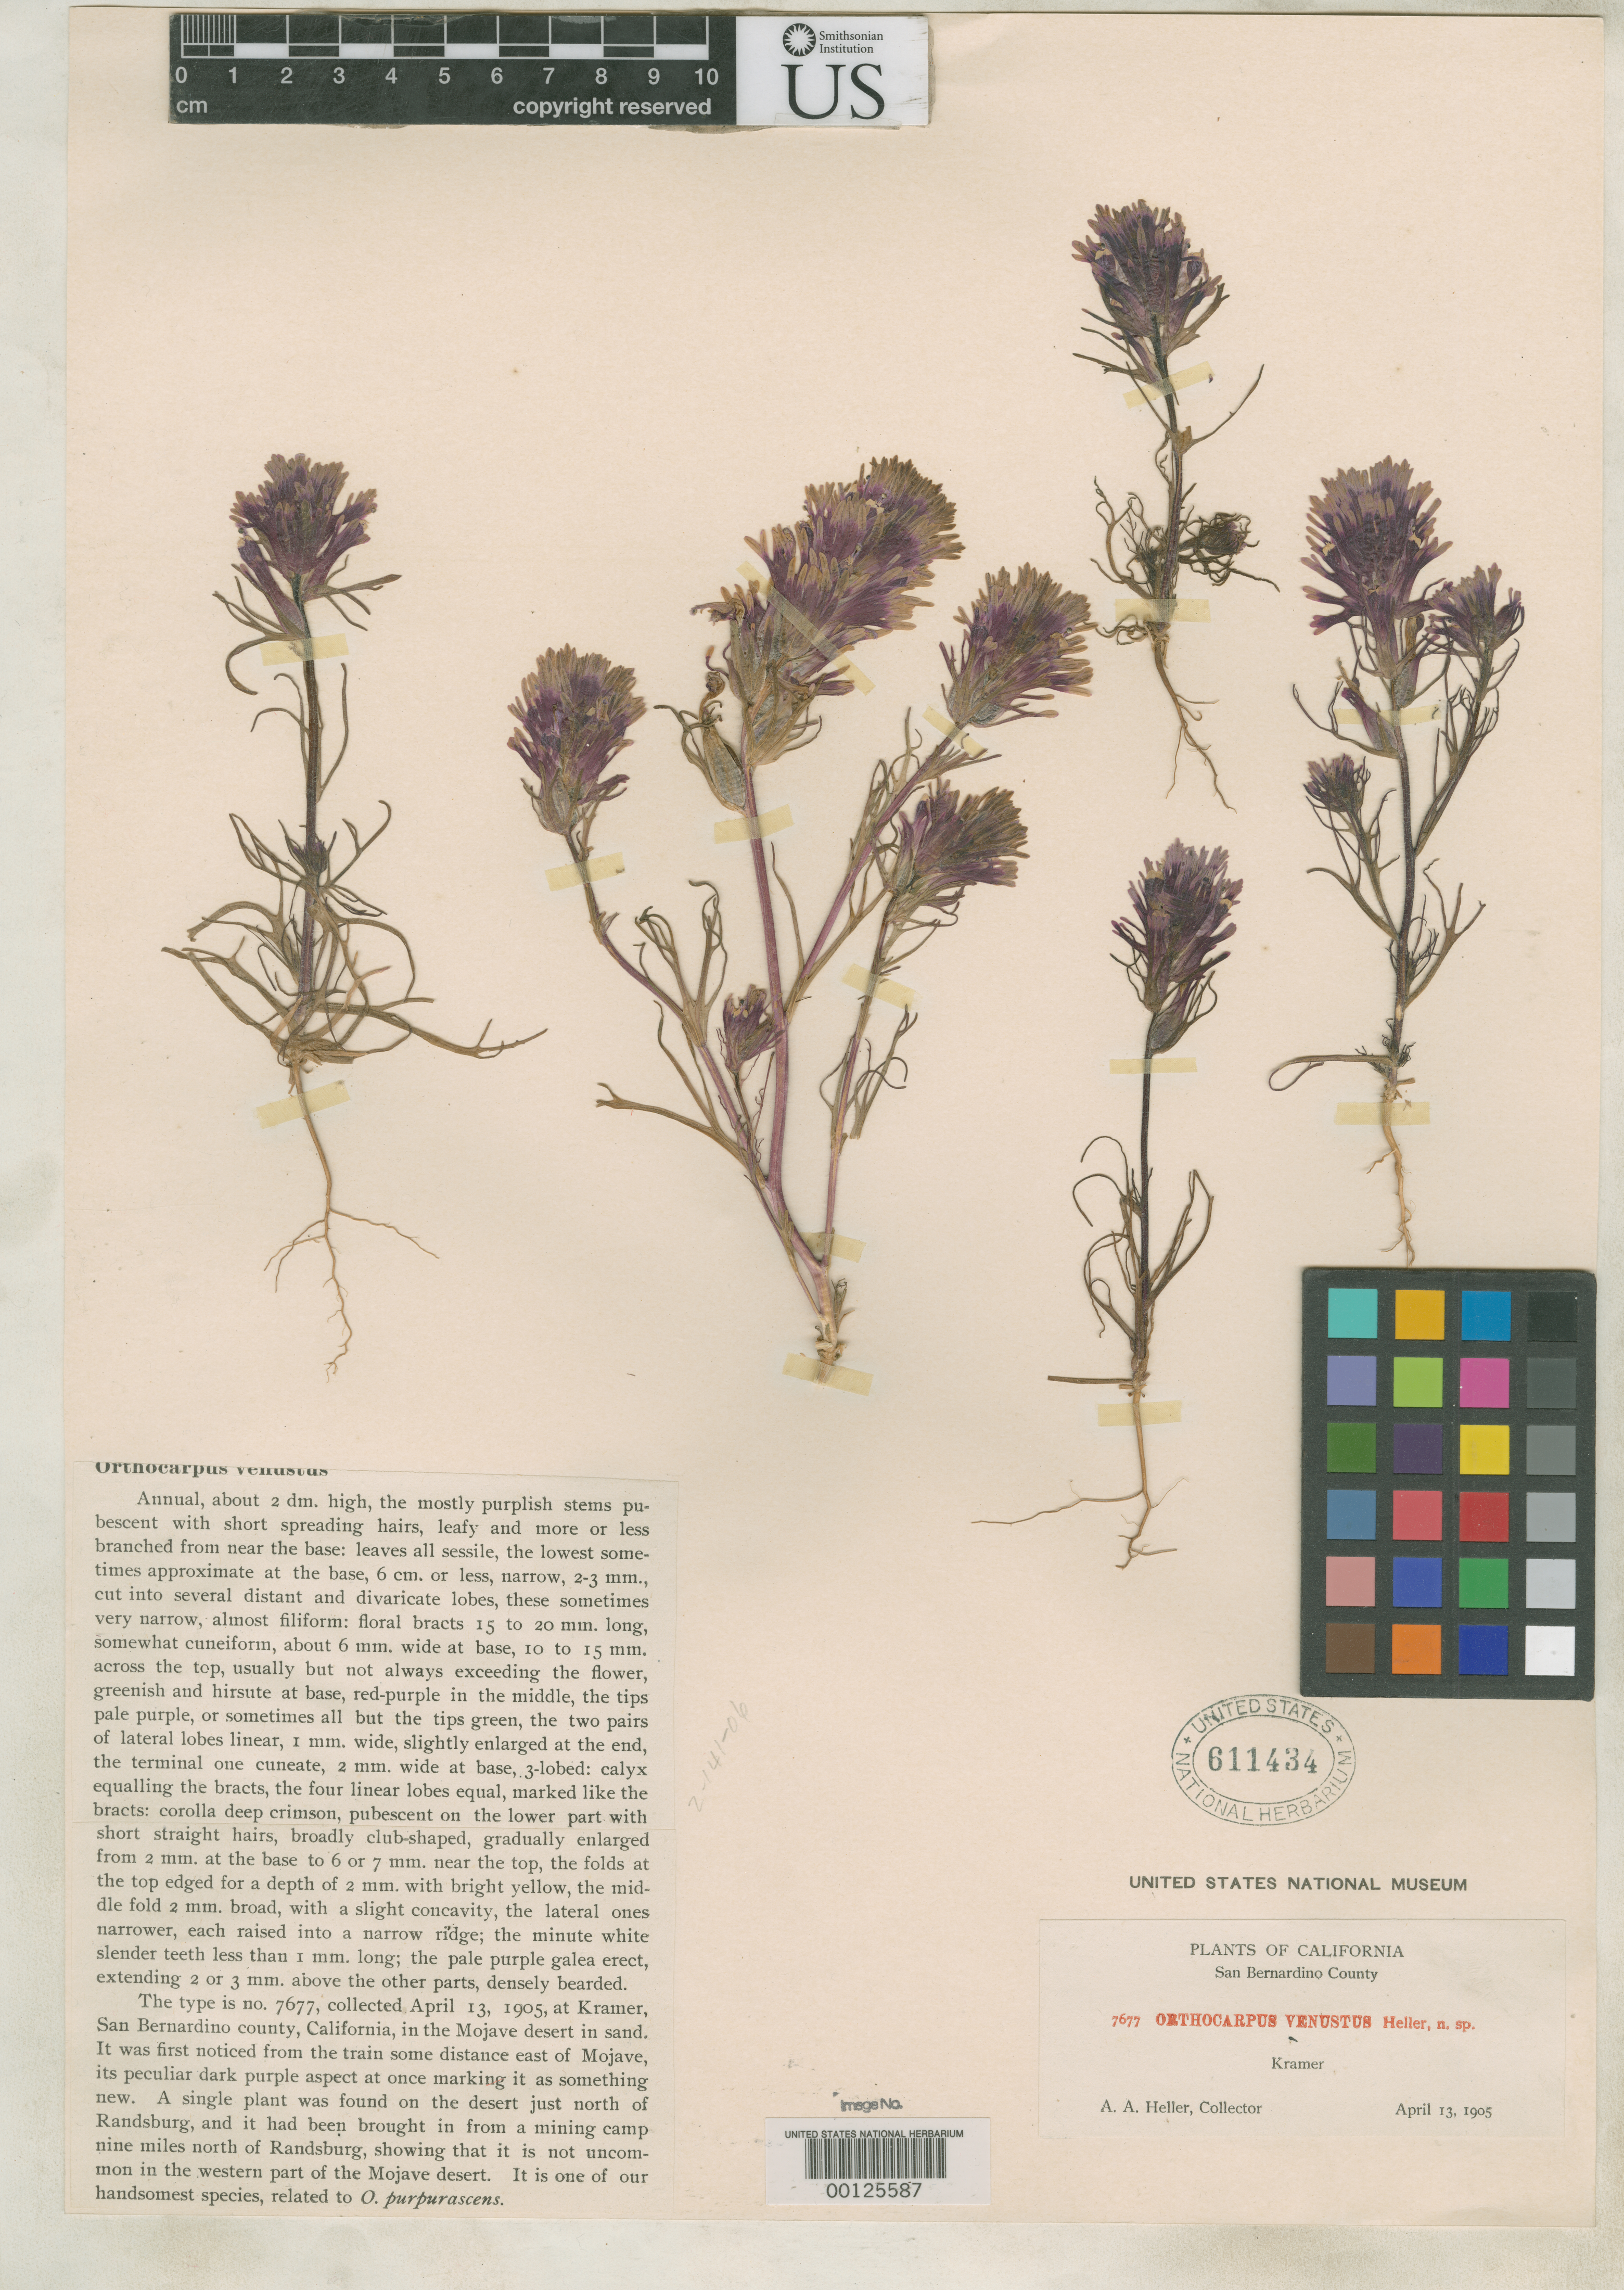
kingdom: Plantae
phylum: Tracheophyta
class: Magnoliopsida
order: Lamiales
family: Orobanchaceae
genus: Orthocarpus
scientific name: Orthocarpus venustus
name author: A. Heller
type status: Isotype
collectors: A. A. Heller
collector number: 7677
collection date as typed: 13 Apr 1905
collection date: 1905-04-13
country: United States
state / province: California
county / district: San Bernardino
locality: Kramer.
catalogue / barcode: US 611434